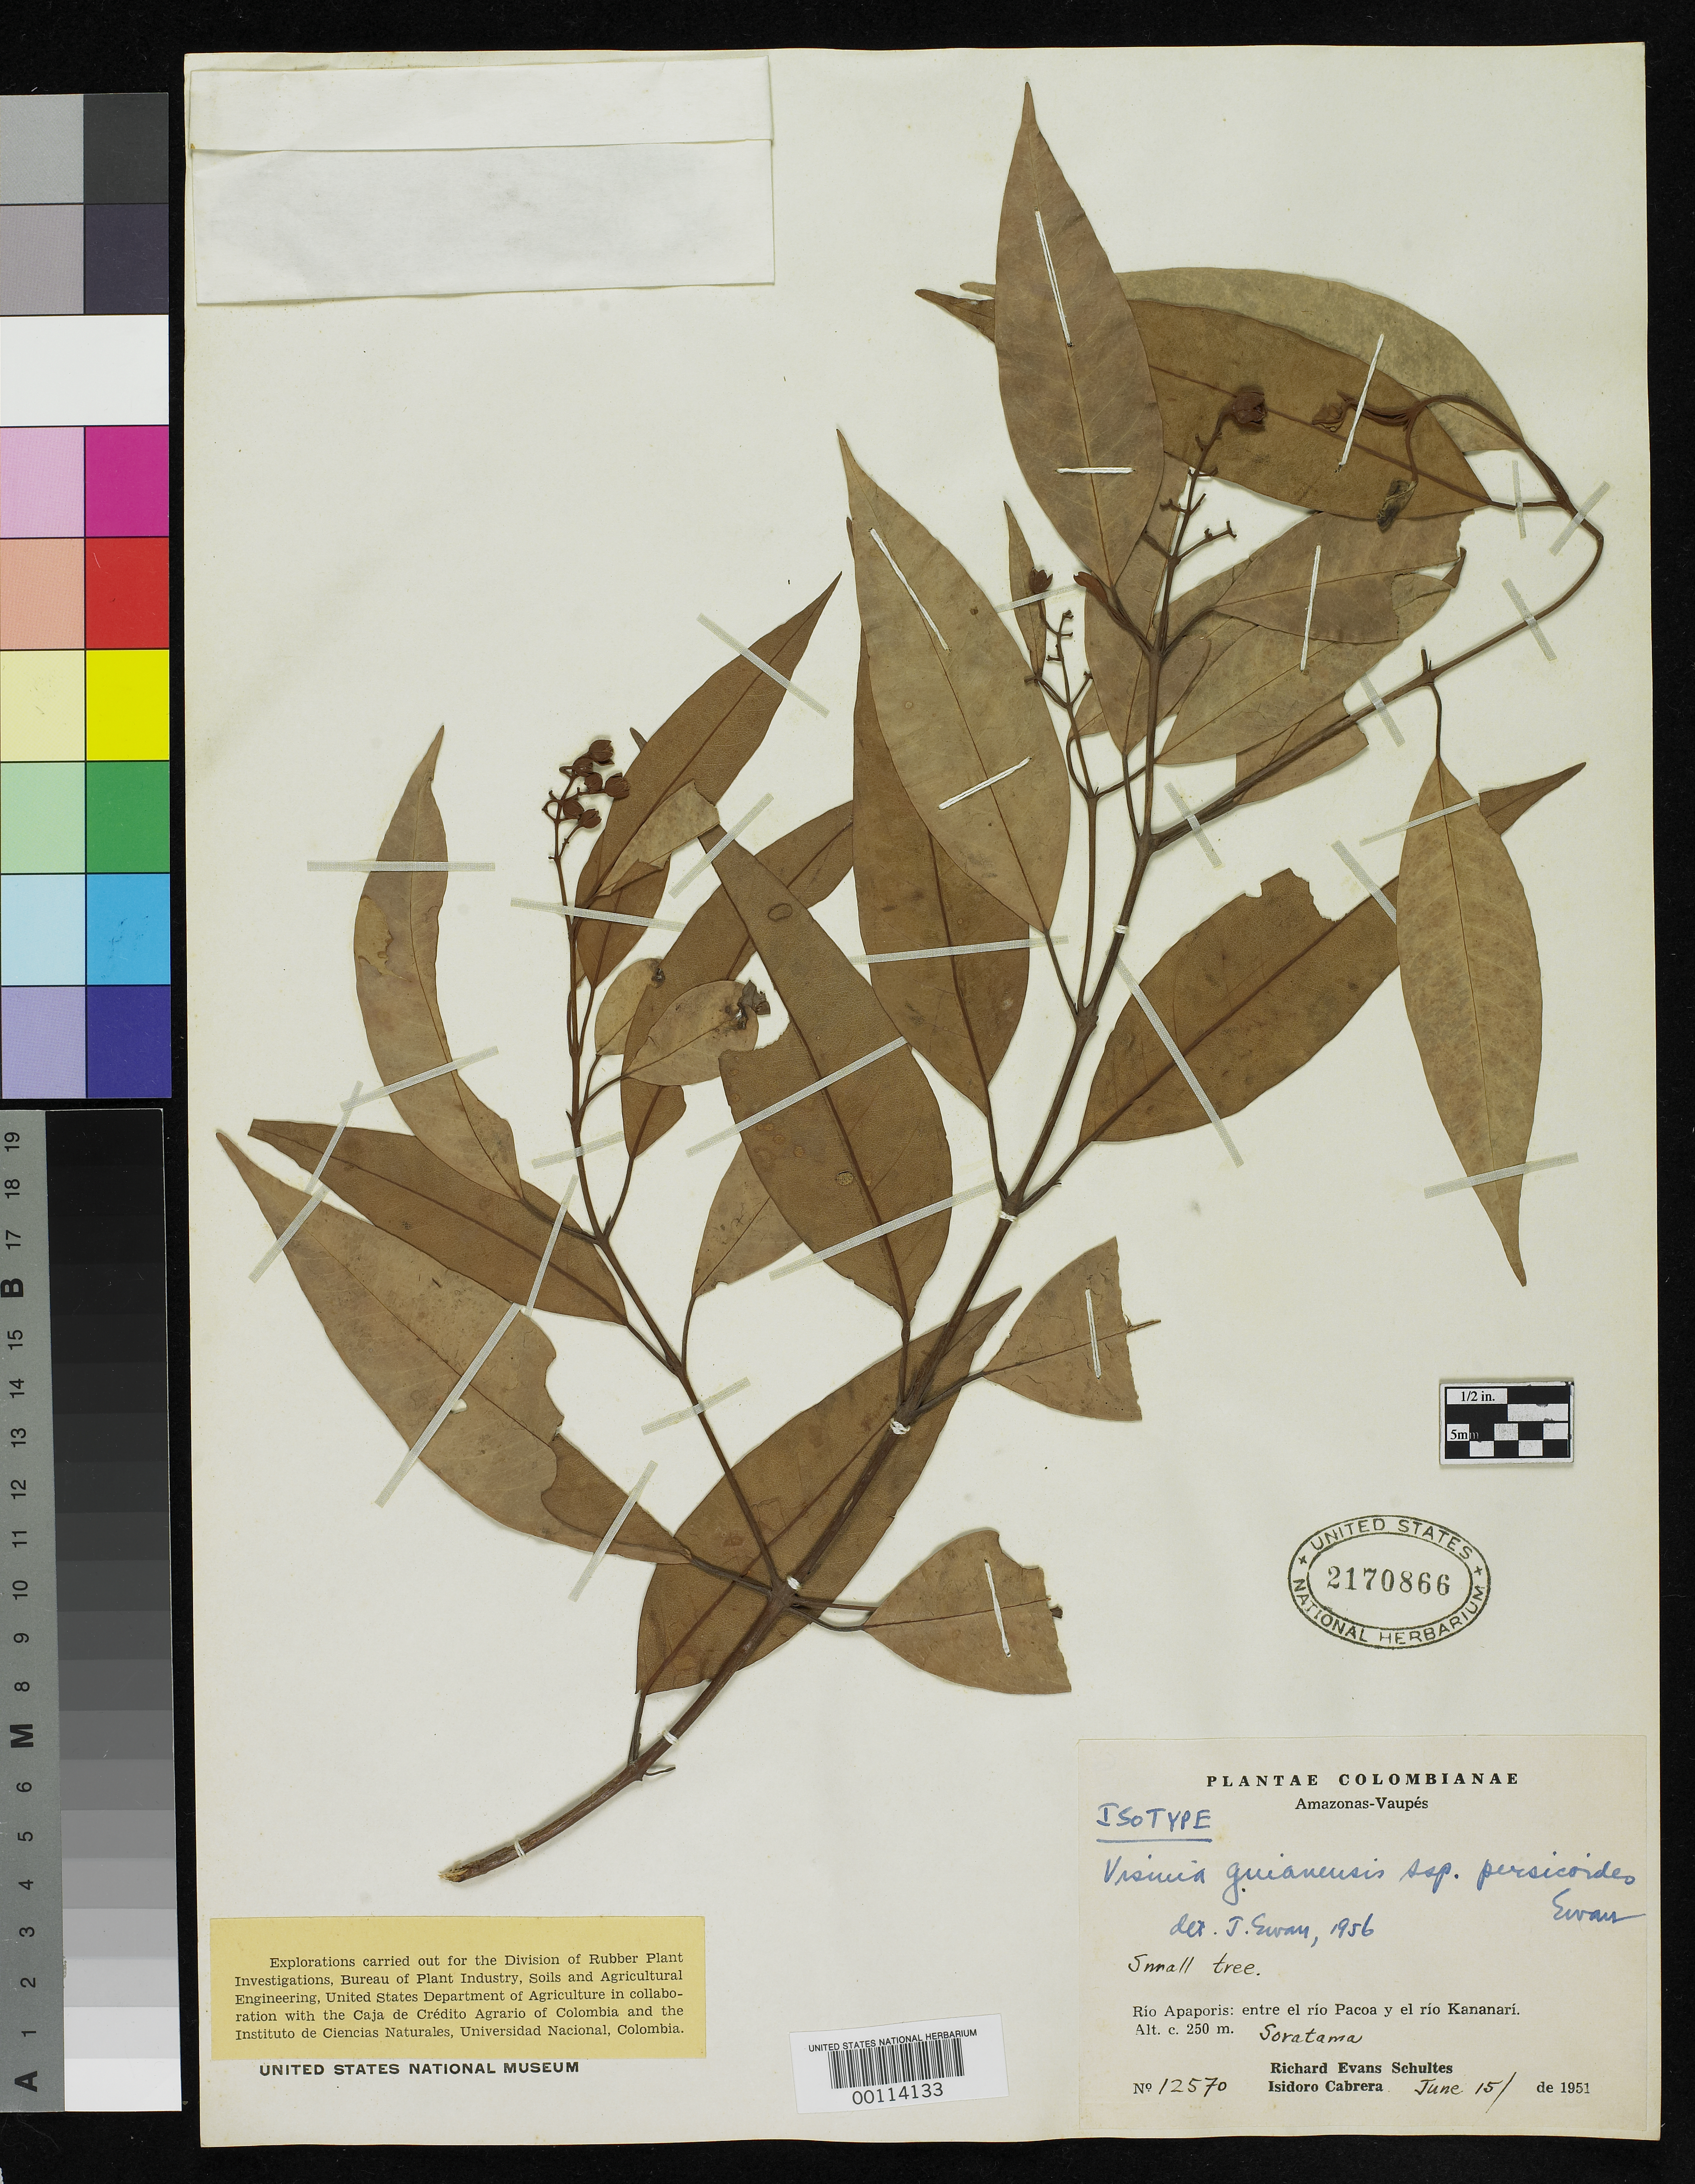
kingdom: Plantae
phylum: Tracheophyta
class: Magnoliopsida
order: Malpighiales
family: Hypericaceae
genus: Vismia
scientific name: Vismia guianensis subsp. persicoides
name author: Ewan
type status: Isotype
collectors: R. E. Schultes & I. Cabrera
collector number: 12570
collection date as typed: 15 Jun 1951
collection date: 1951-06-15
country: Colombia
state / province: Amazônas / Vaupés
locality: Soratama, Rio Apoporis between Rios Pacoa and Kananari.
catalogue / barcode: US 2170866